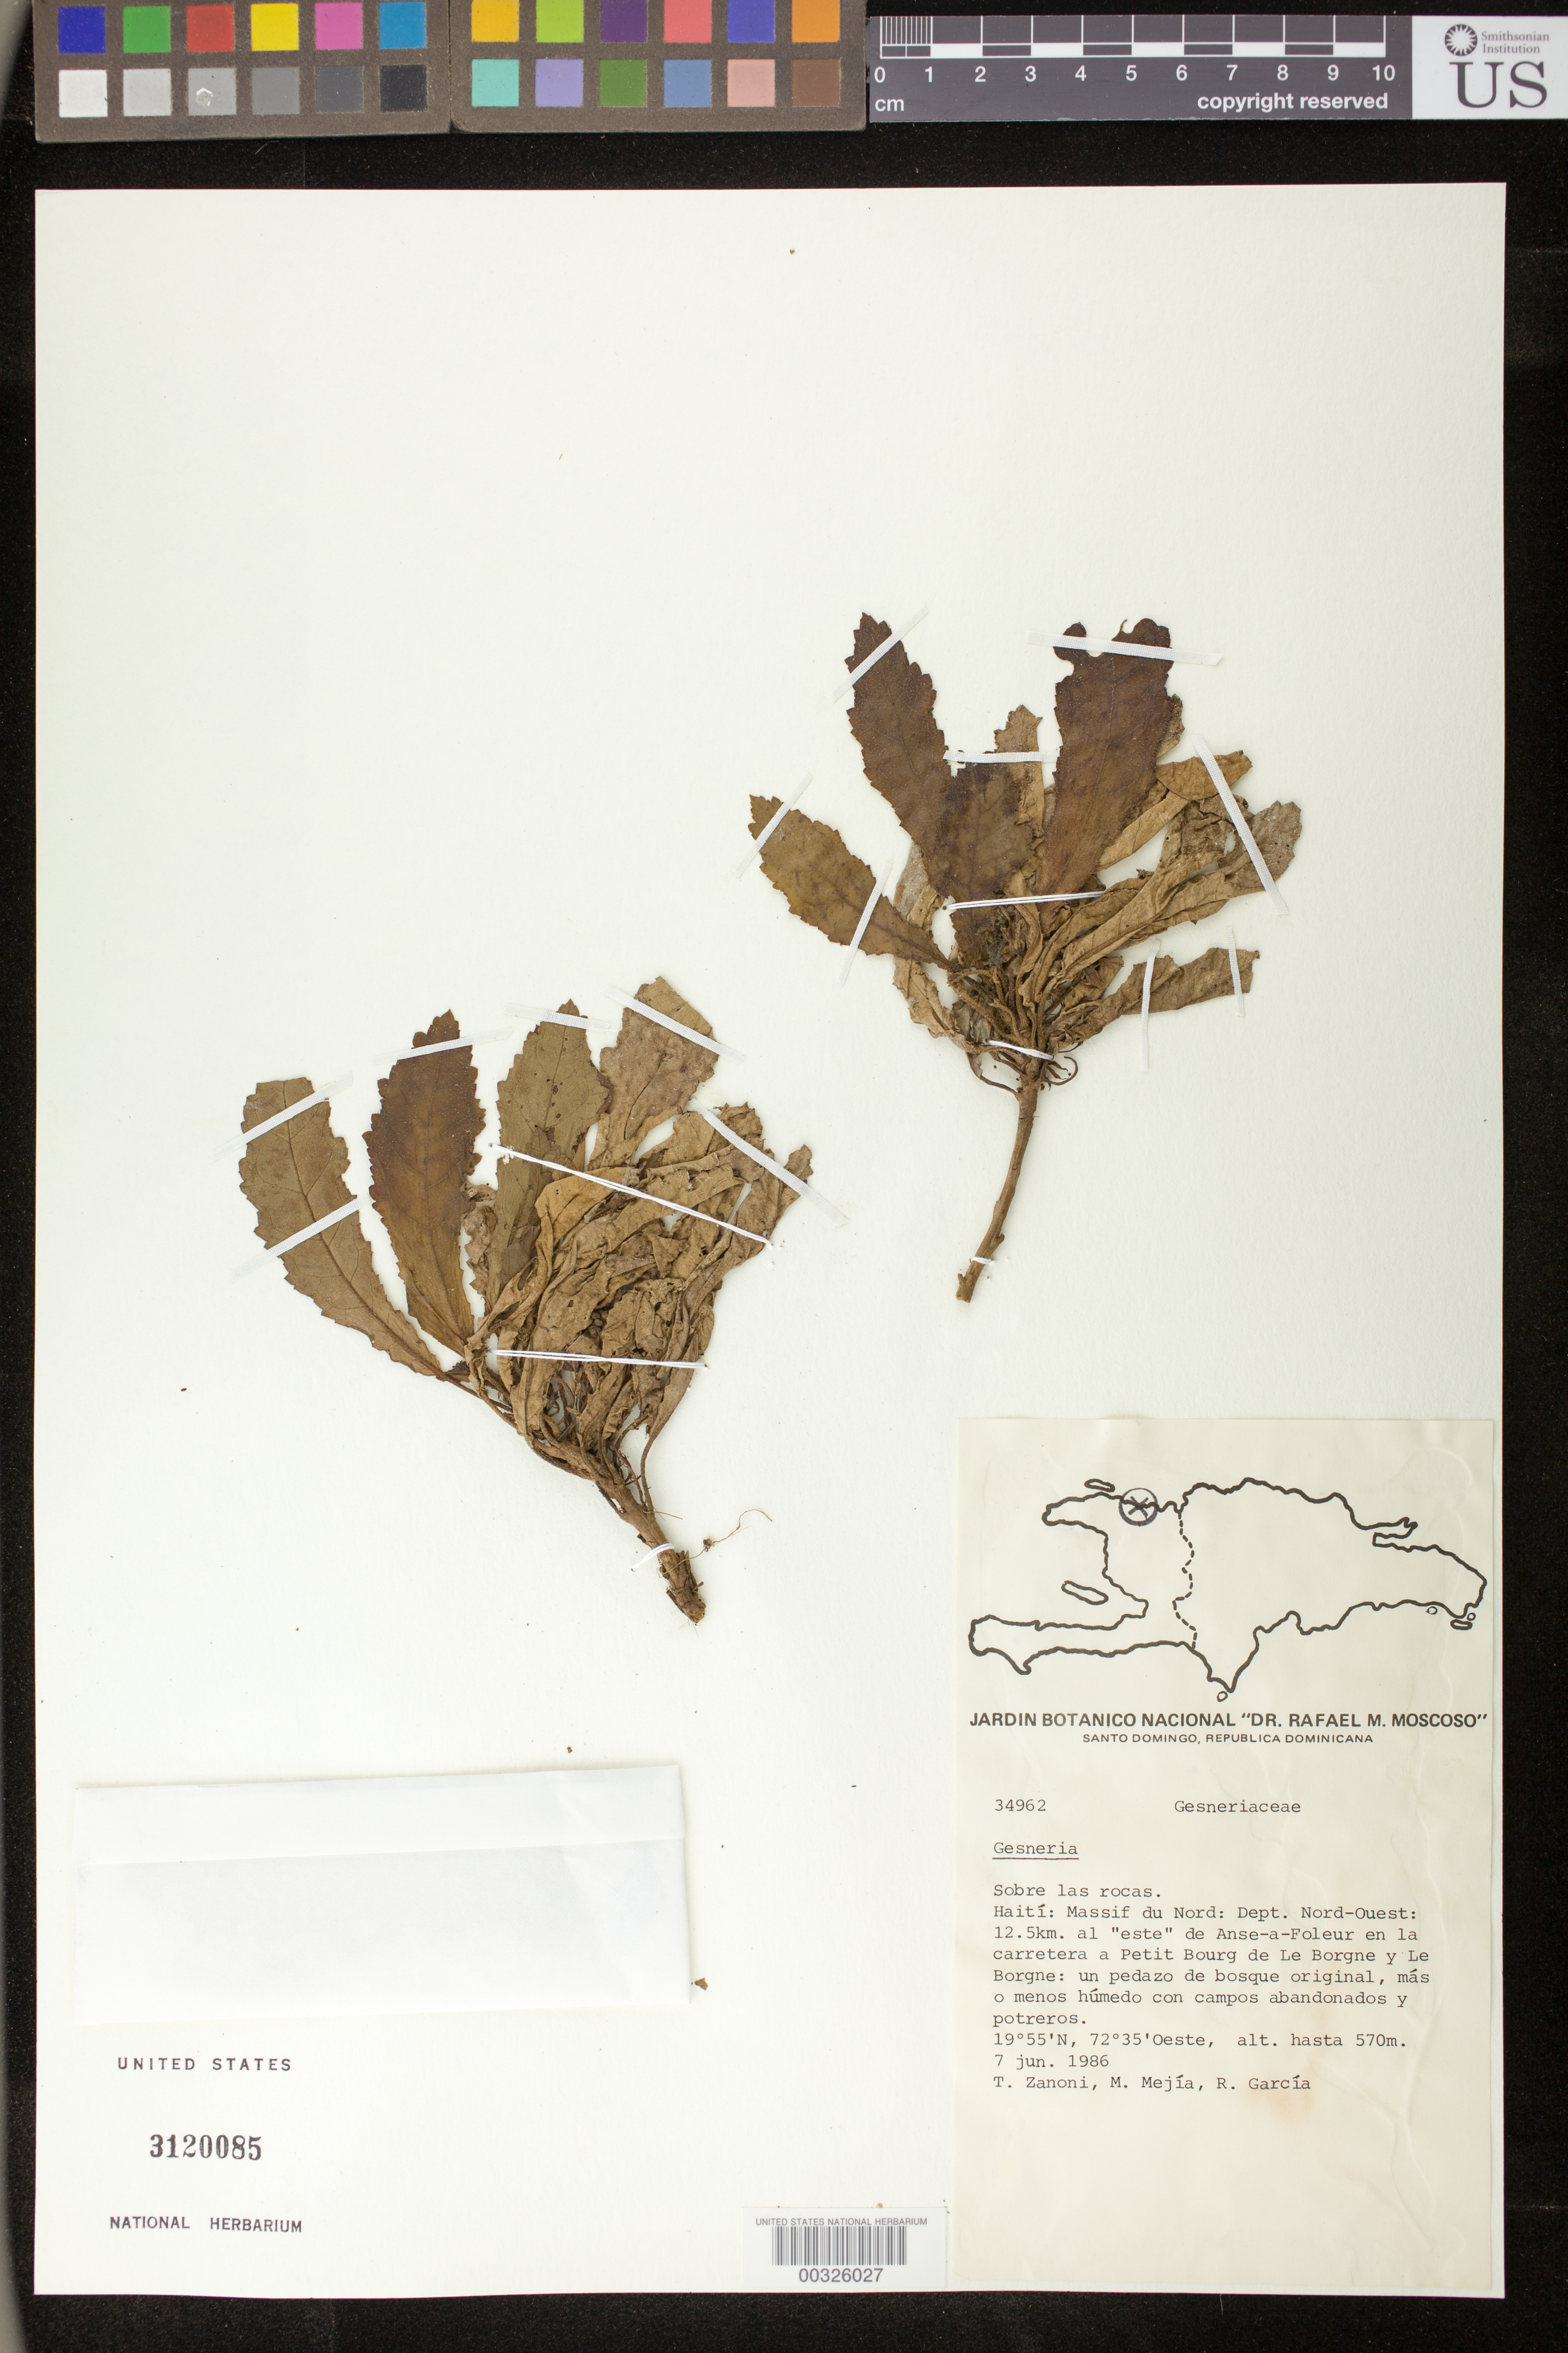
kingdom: Plantae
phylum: Tracheophyta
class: Magnoliopsida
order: Lamiales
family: Gesneriaceae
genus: Gesneria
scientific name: Gesneria sp.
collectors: T. A. Zanoni, M. Mejia & R. García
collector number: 34962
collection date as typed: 07 Jun 1986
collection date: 1986-06-07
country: Haiti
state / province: Nord-Ouest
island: Hispaniola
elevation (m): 570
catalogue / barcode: US 3120085